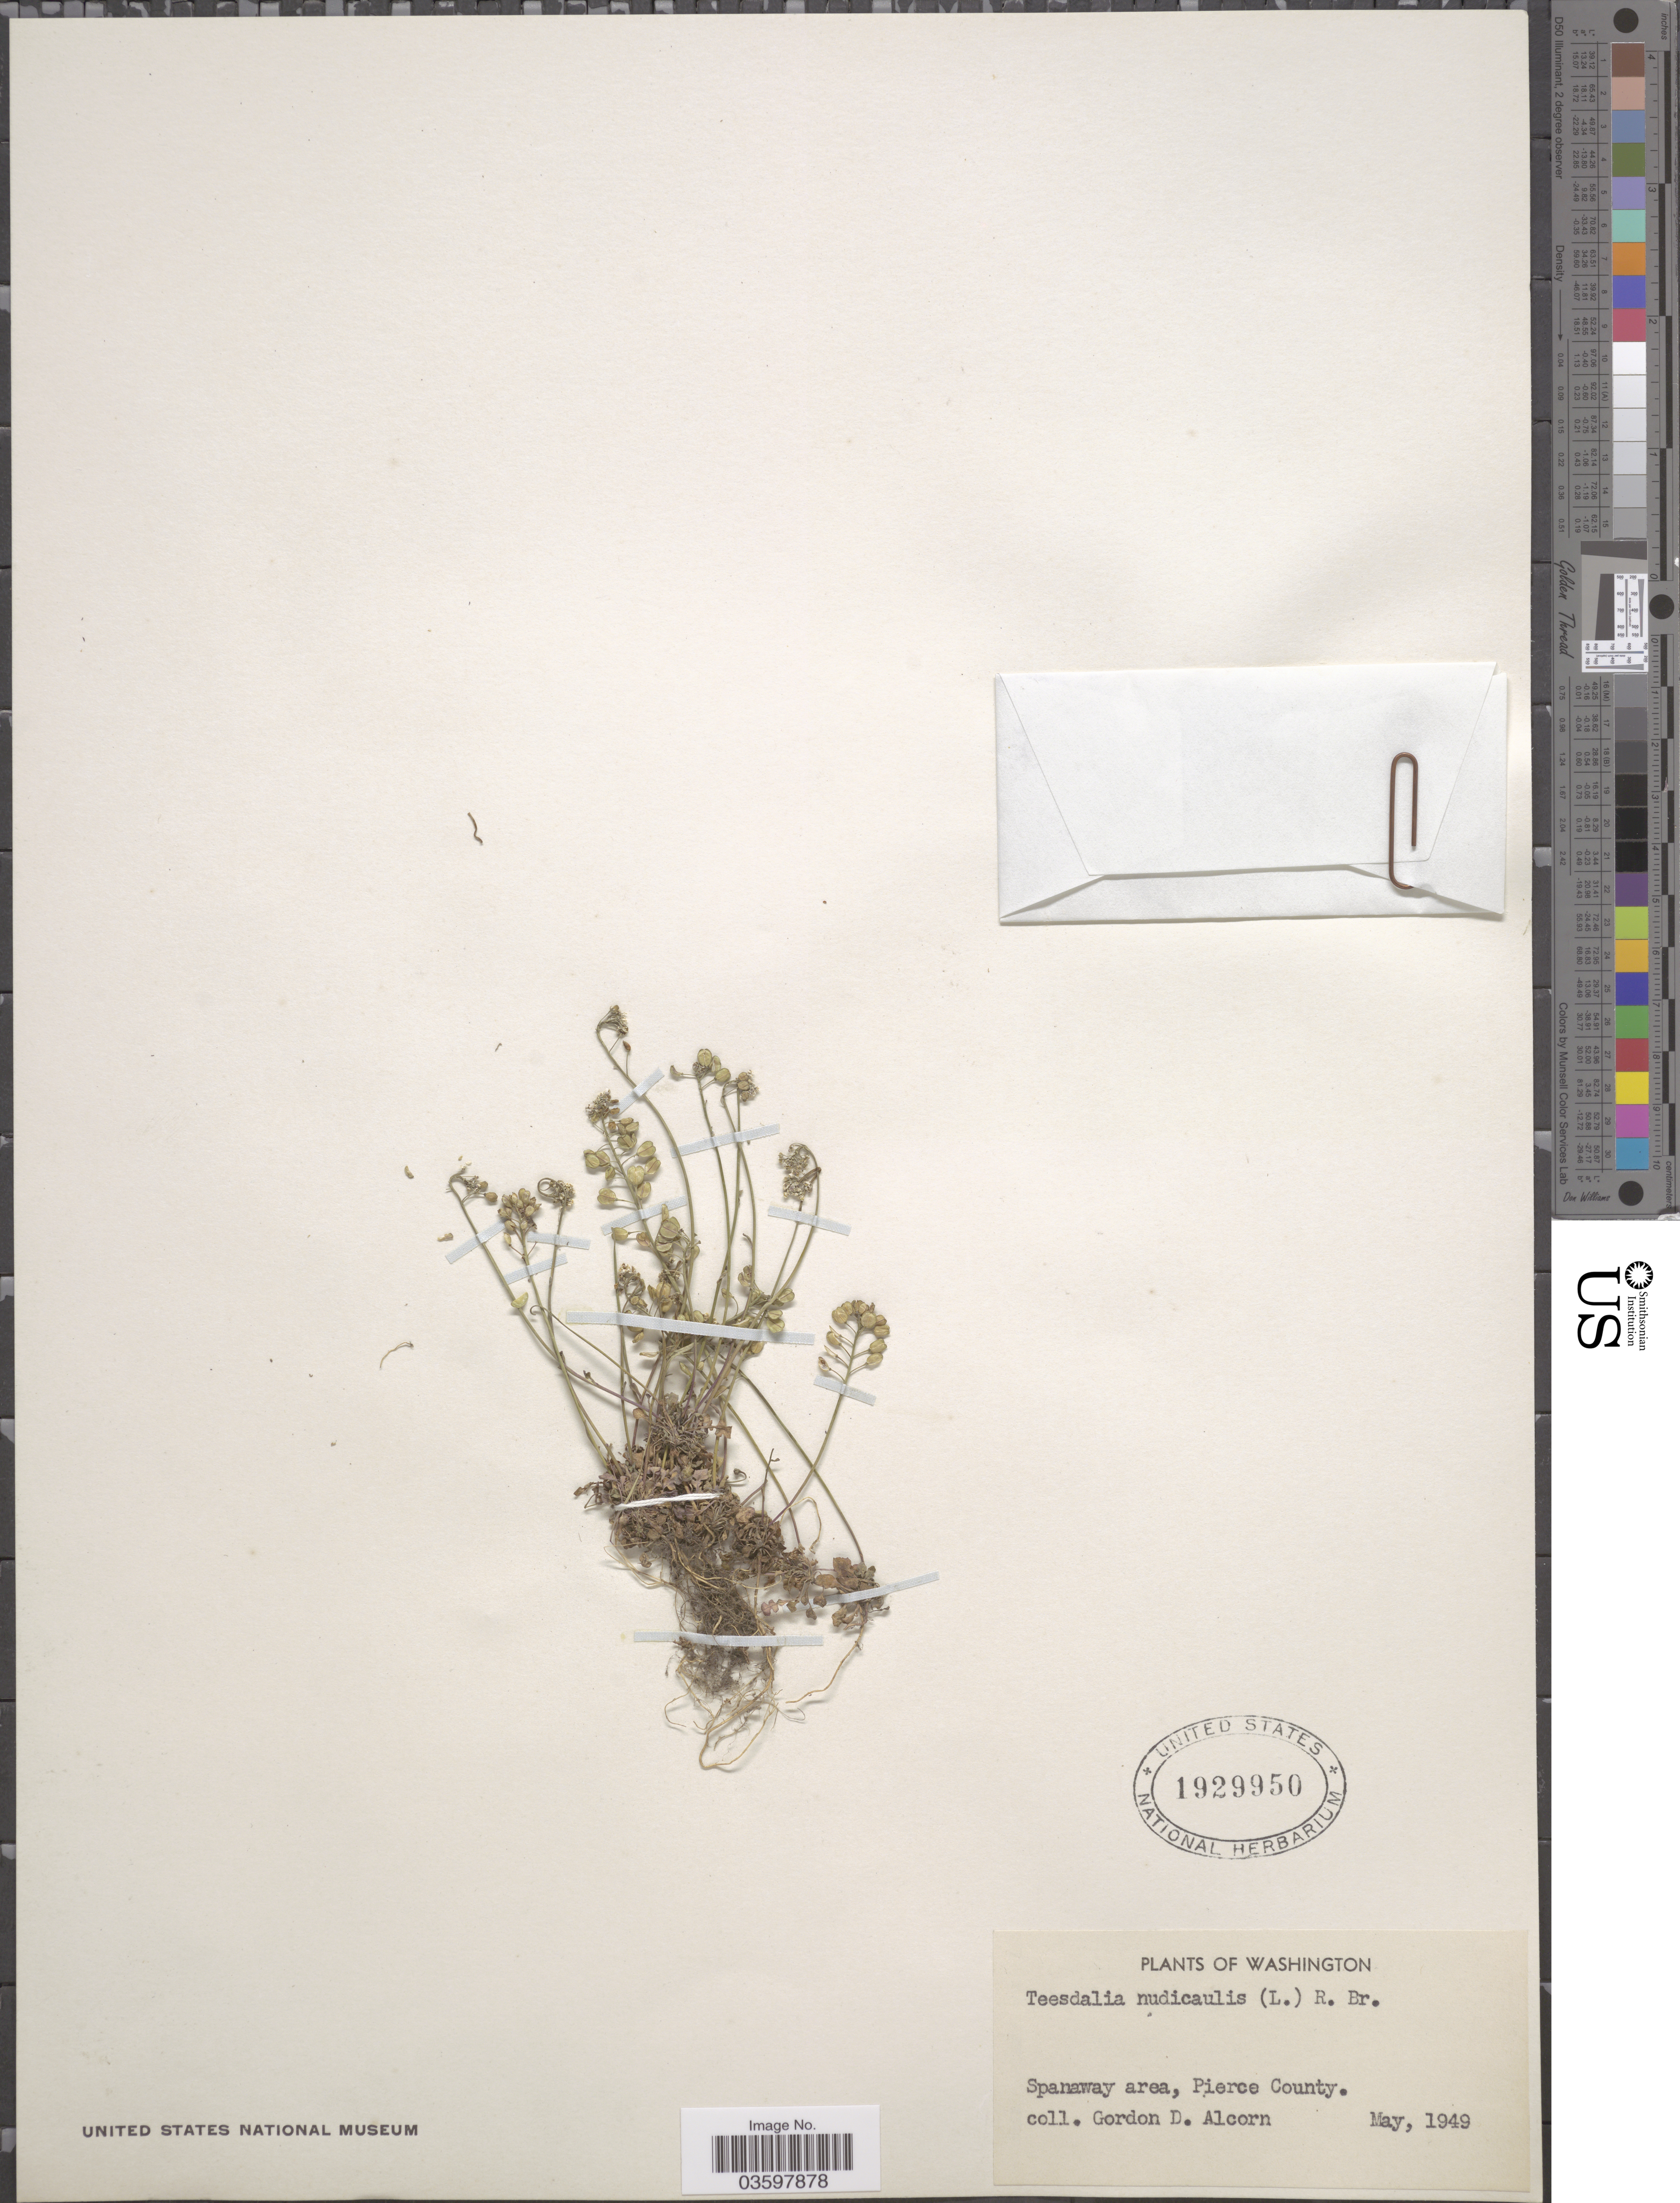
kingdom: Plantae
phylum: Tracheophyta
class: Magnoliopsida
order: Brassicales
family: Brassicaceae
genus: Teesdalia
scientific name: Teesdalia nudicaulis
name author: (L.) W.T. Aiton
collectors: G. Alcorn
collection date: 1949-05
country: United States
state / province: Washington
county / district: Pierce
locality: Spanaway area, Pierce County.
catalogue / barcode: US 1929950